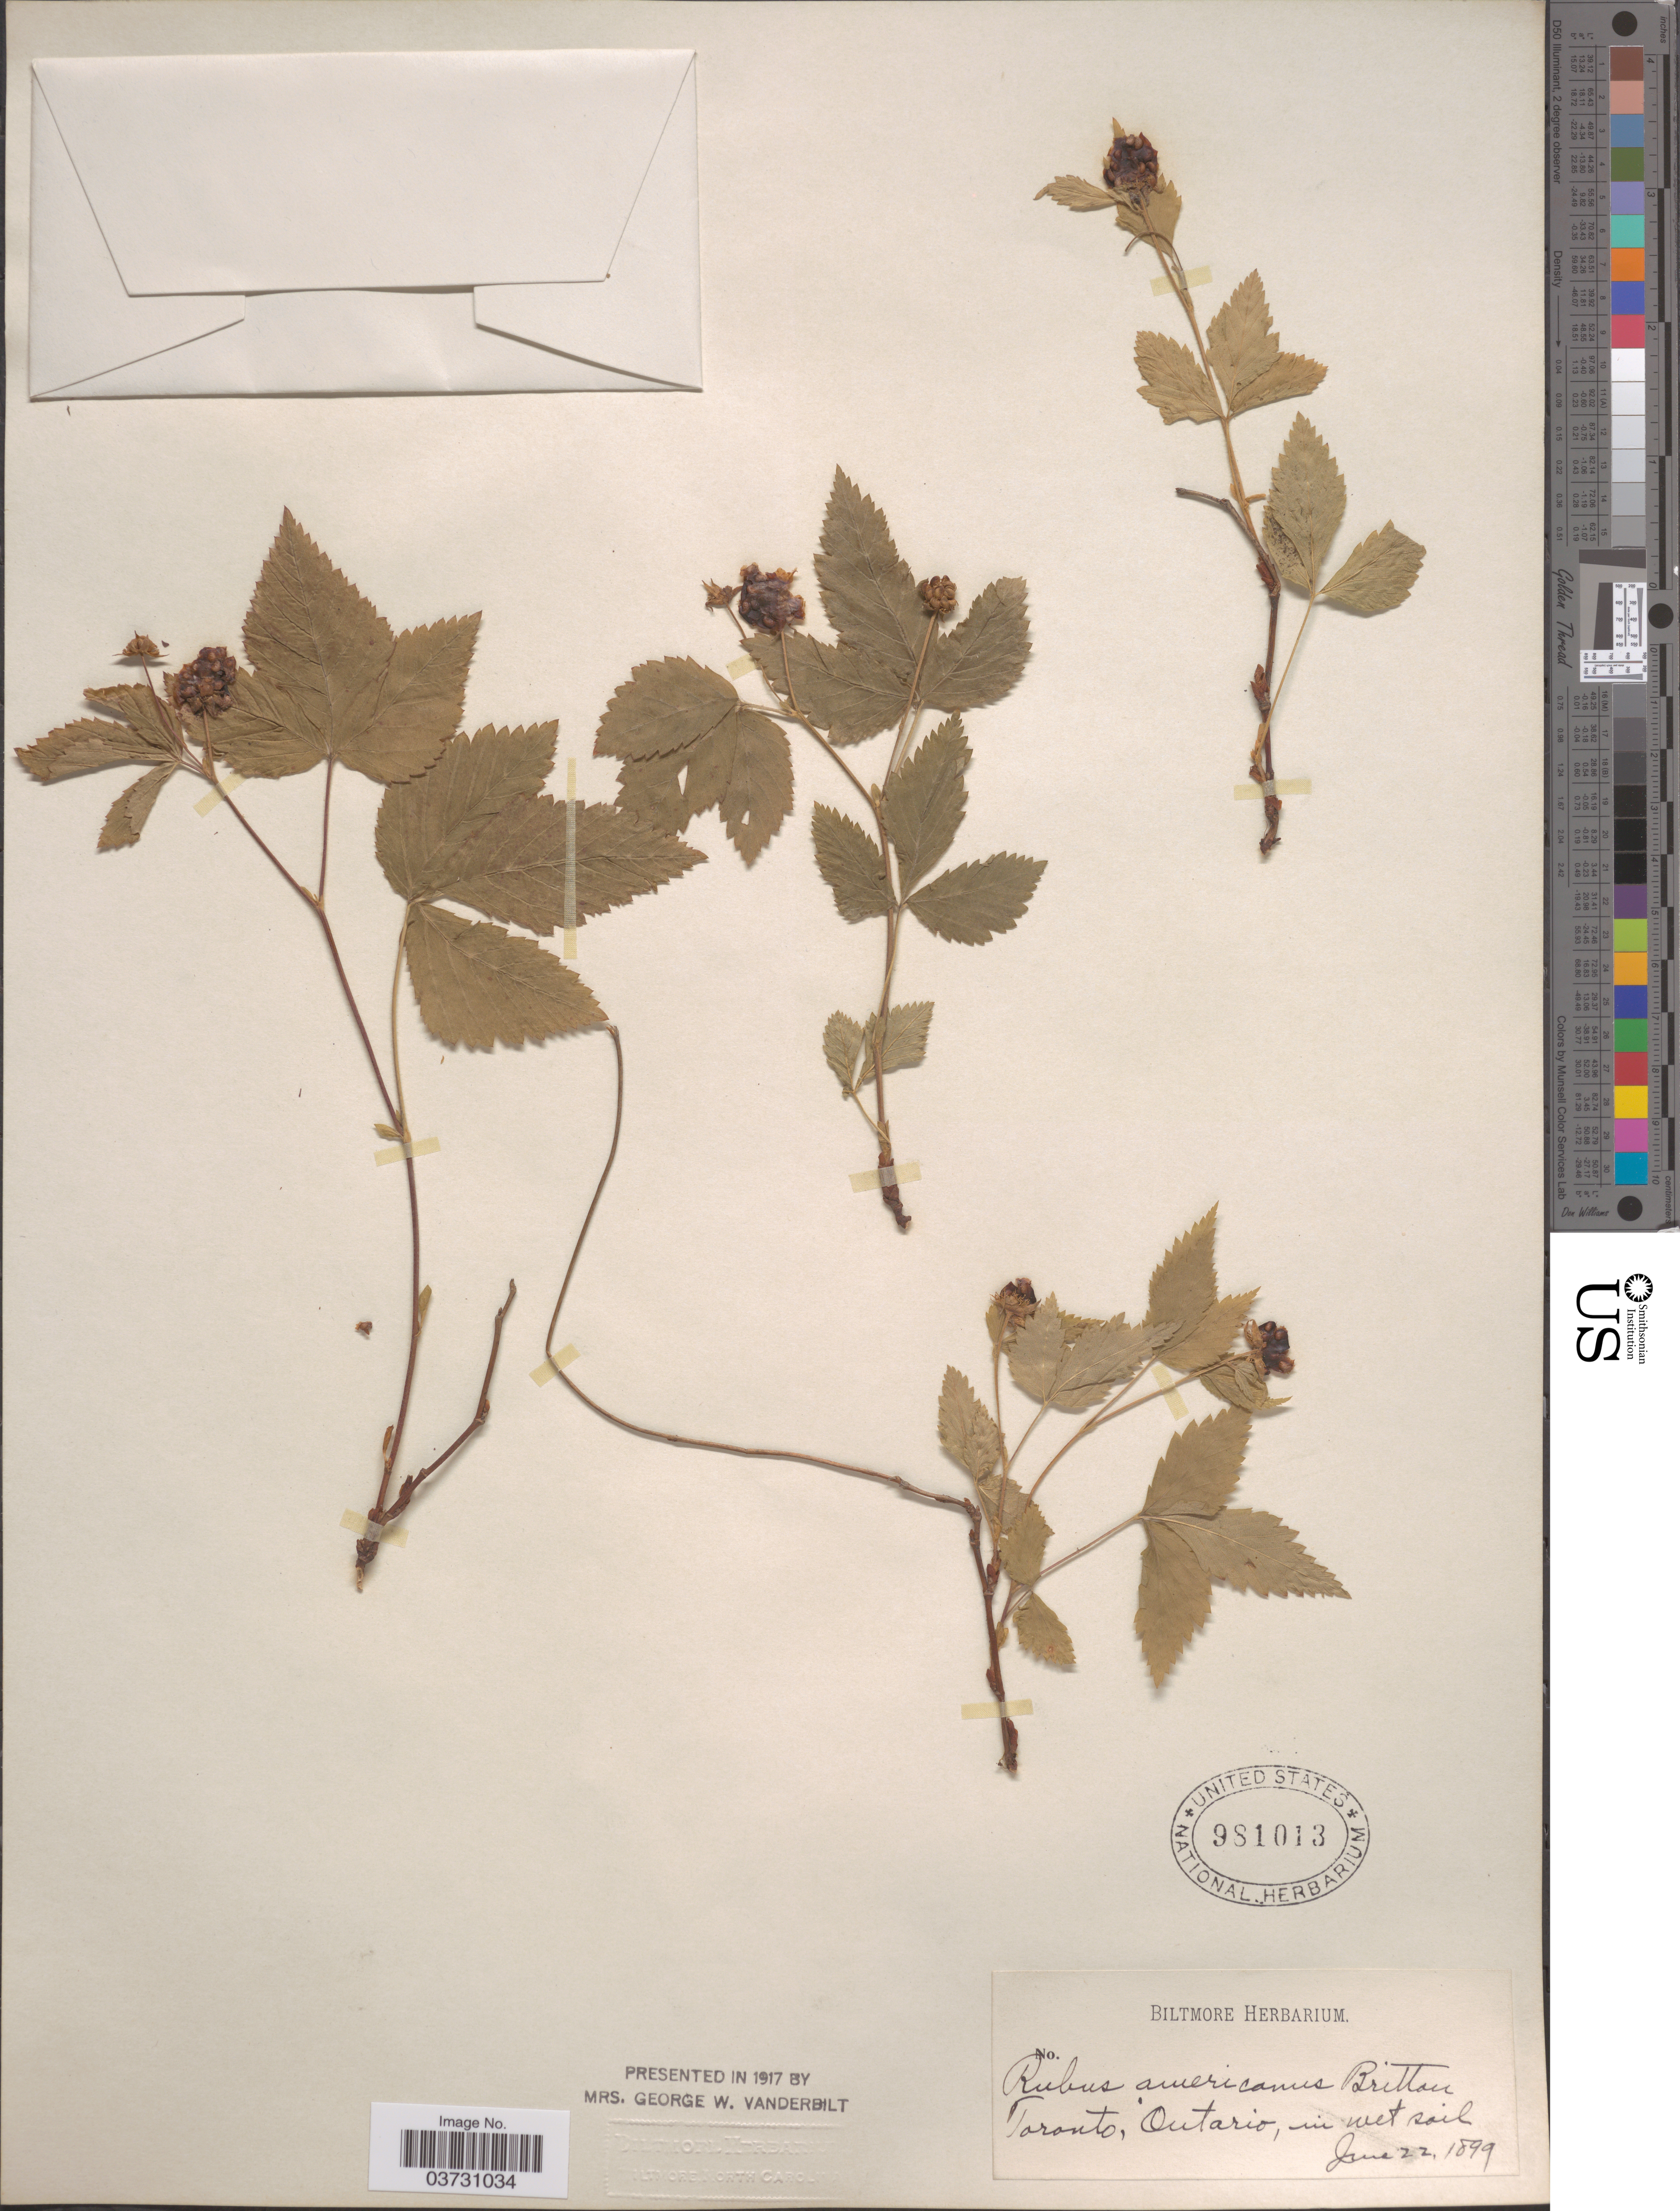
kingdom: Plantae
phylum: Tracheophyta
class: Magnoliopsida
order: Rosales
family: Rosaceae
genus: Rubus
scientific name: Rubus pubescens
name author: Raf.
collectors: ex herb. Biltmore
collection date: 1899-06-22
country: Canada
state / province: Ontario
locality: Toronto.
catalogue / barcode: US 981013